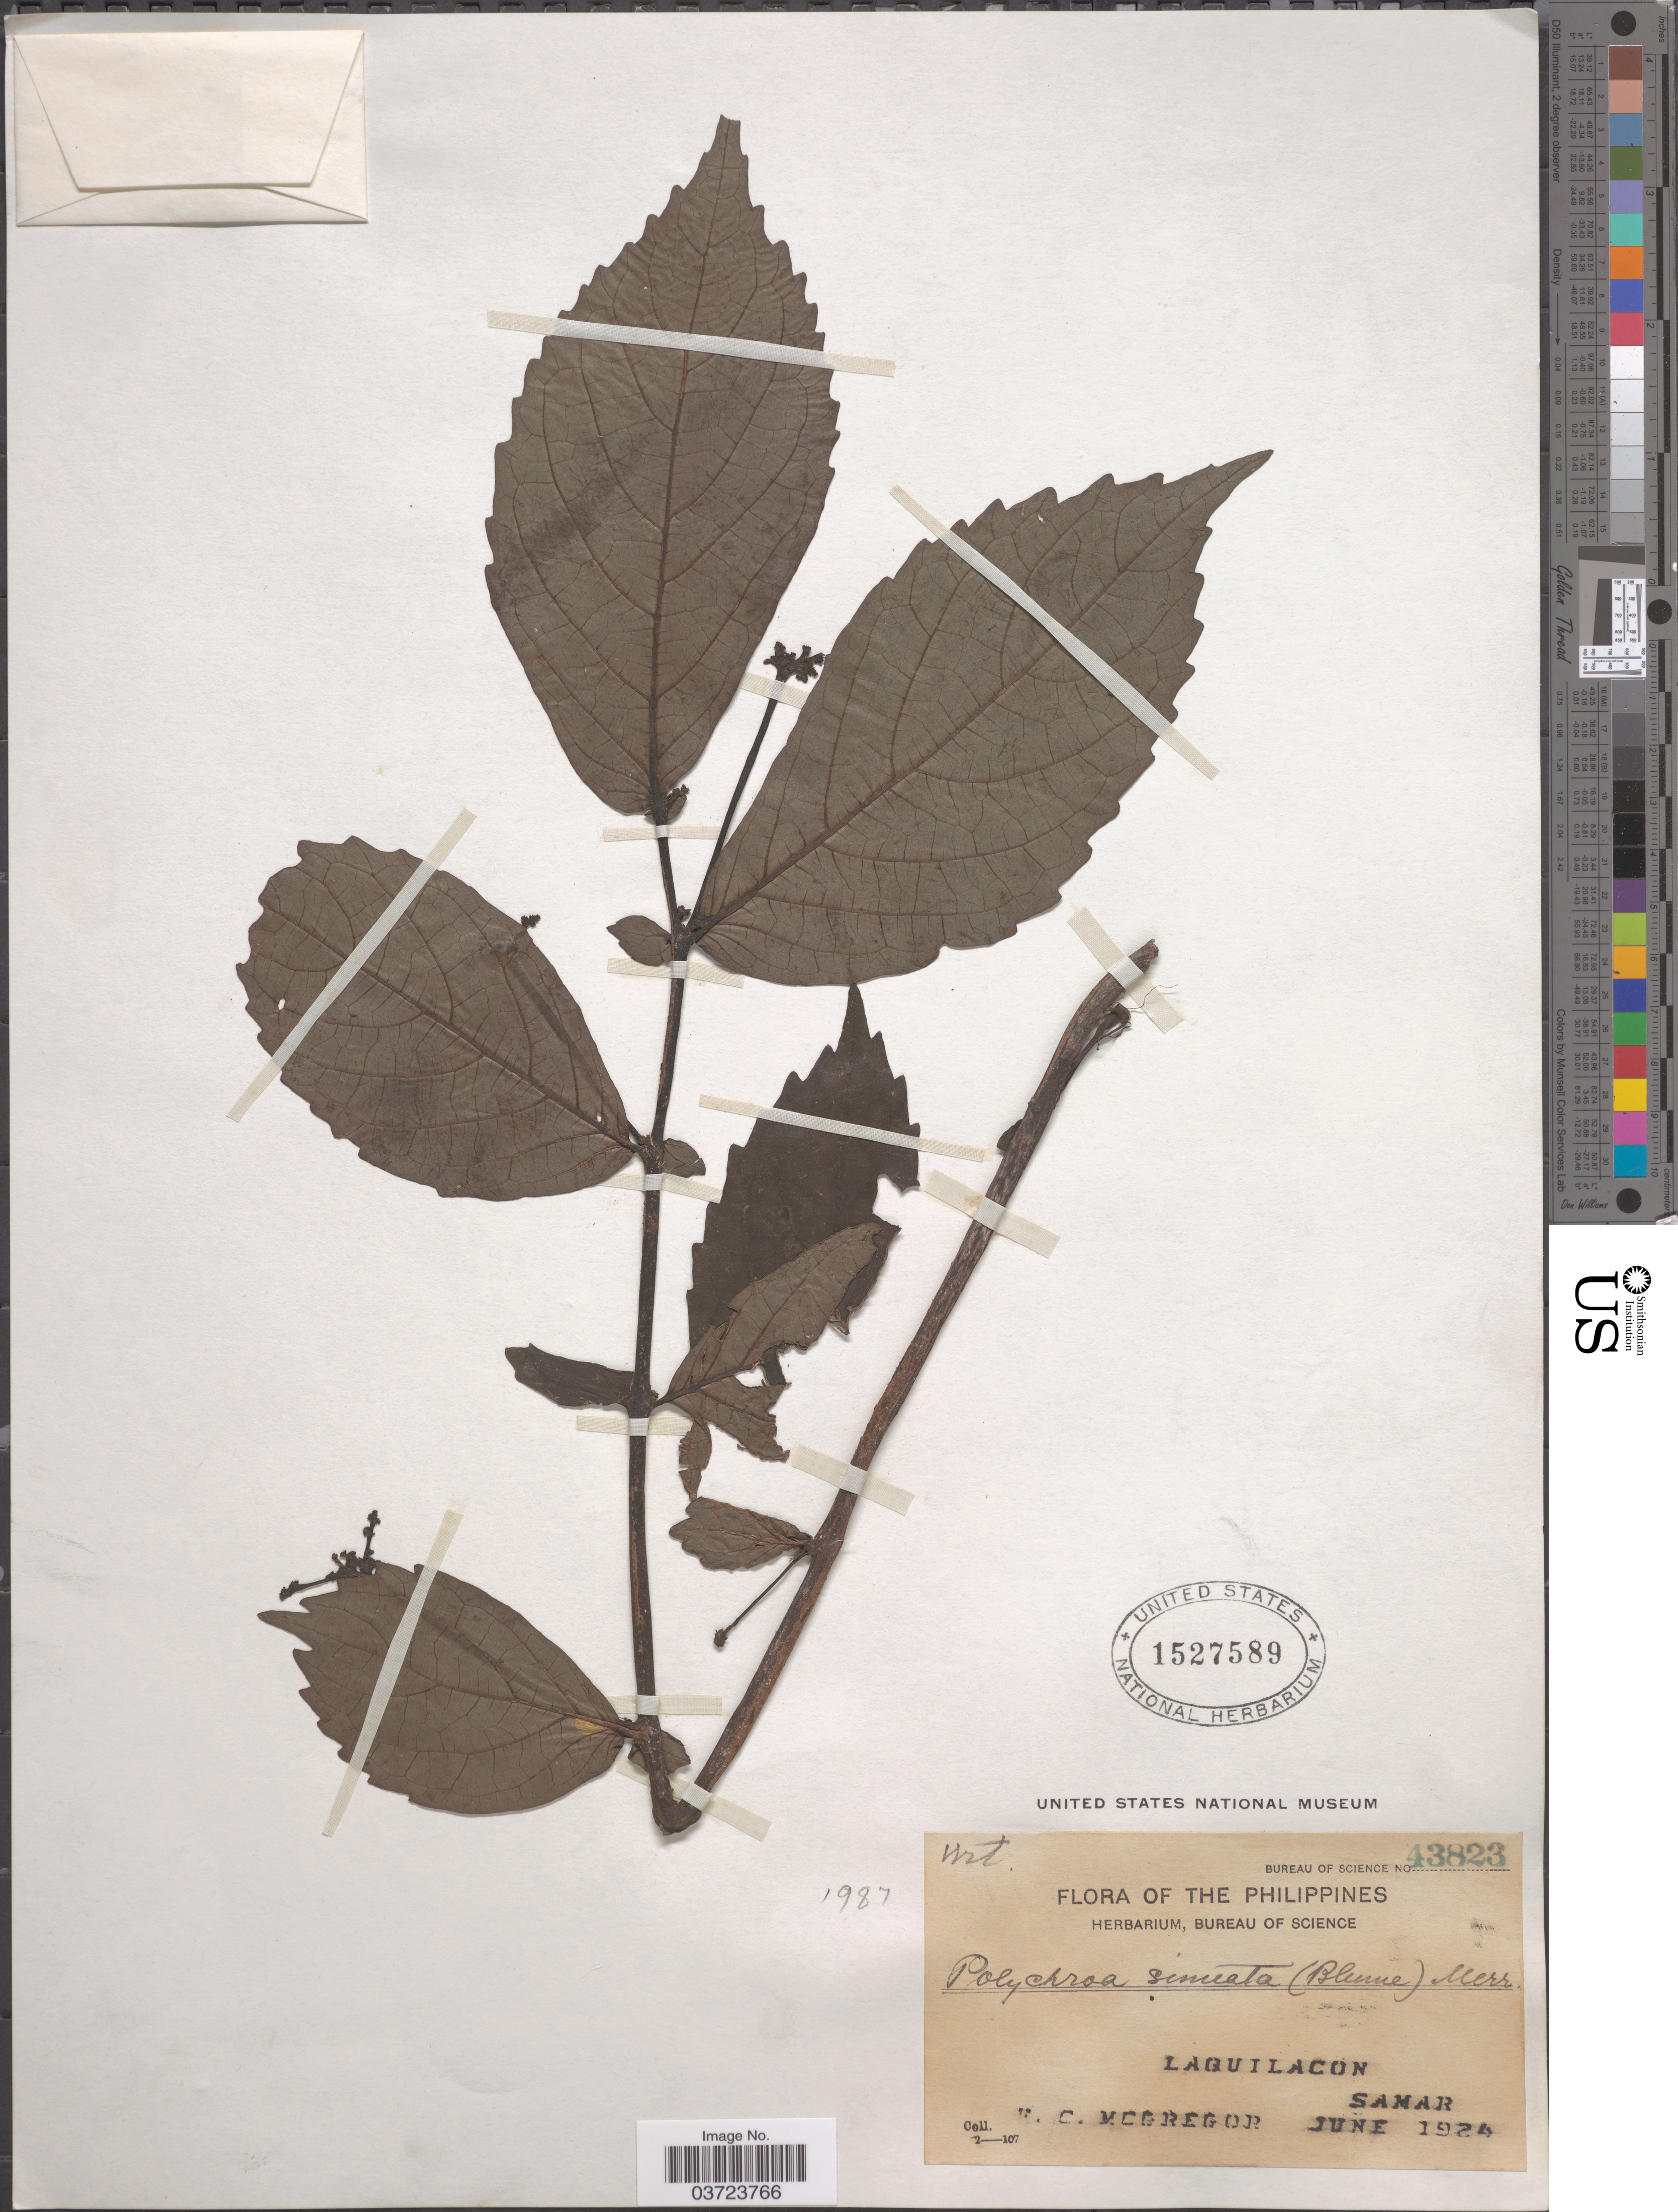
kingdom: Plantae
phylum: Tracheophyta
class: Magnoliopsida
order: Rosales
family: Urticaceae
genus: Elatostema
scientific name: Elatostema sinuatum var. sinuatum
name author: (Blume) Hassk.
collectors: H. McGregor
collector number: Bureau of Science 43823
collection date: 1924-06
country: Philippines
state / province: Eastern Visayas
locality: Laquilacon, Samar.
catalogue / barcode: US 1527589